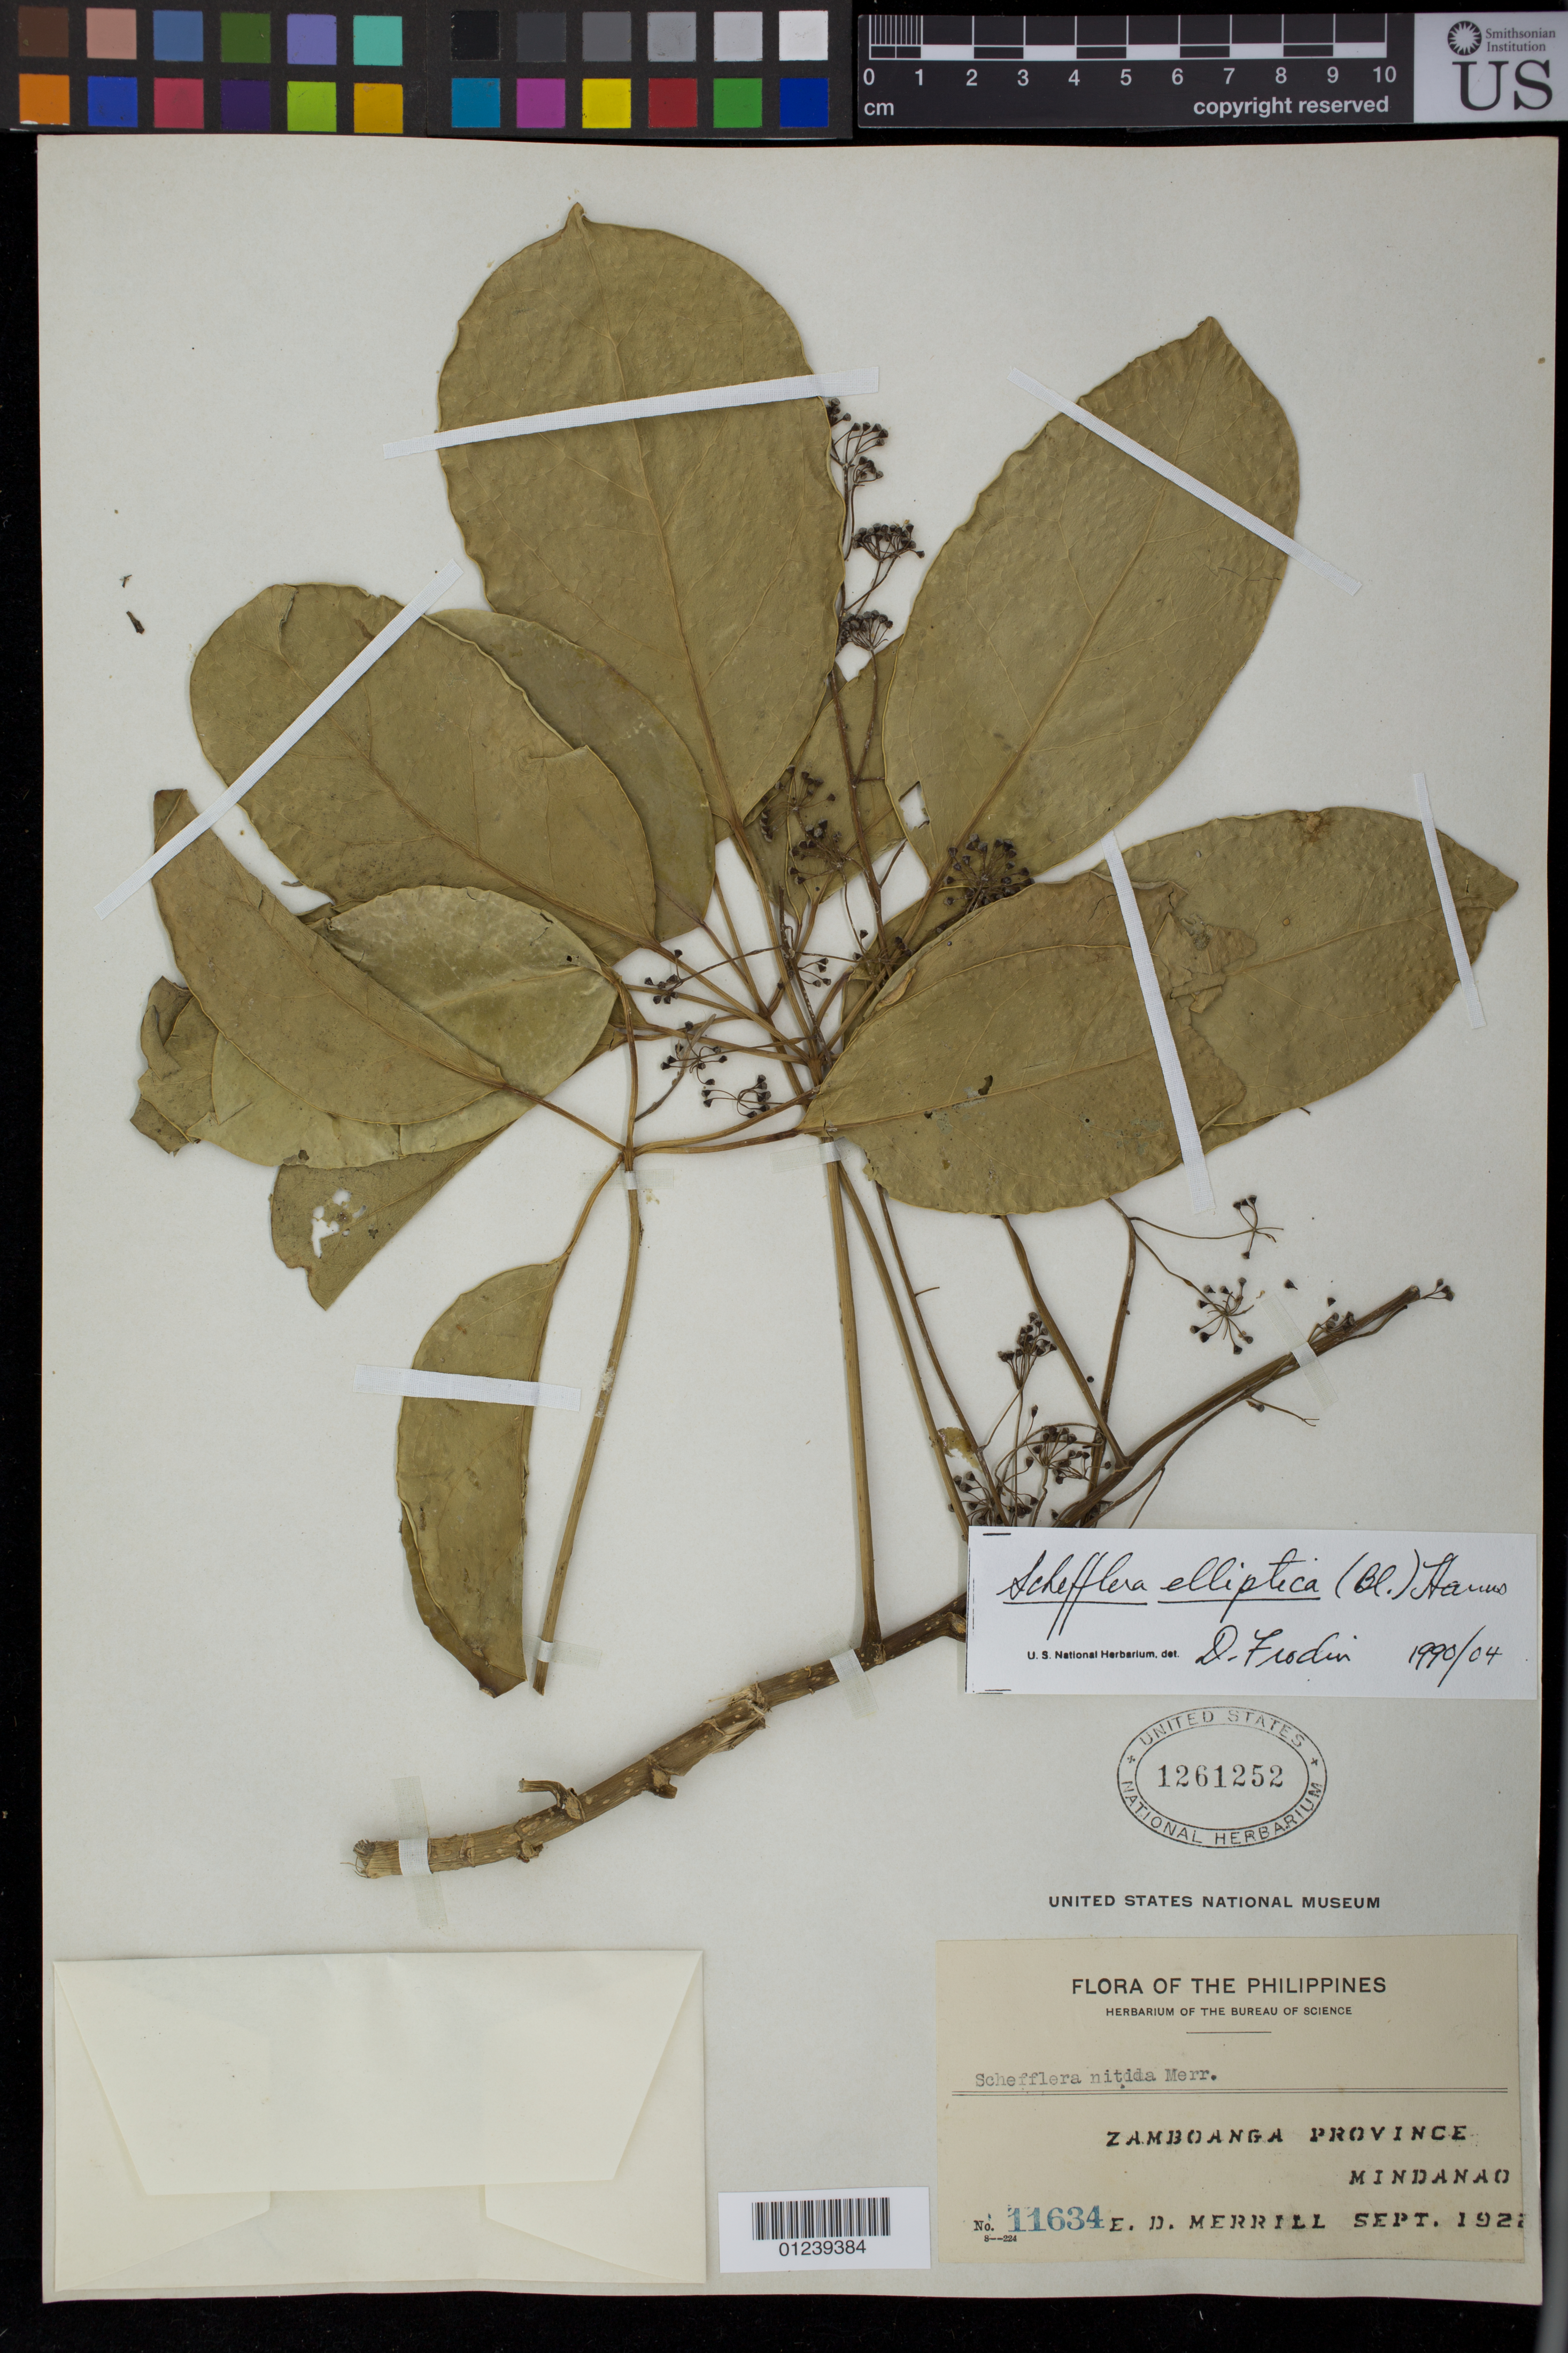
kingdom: Plantae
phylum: Tracheophyta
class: Magnoliopsida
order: Apiales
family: Araliaceae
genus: Schefflera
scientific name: Schefflera elliptica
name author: (Blume) Harms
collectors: E. D. Merrill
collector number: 11634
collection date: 1922-09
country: Philippines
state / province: Zamboanga Peninsula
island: Mindanao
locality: Mindanao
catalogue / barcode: US 1261252